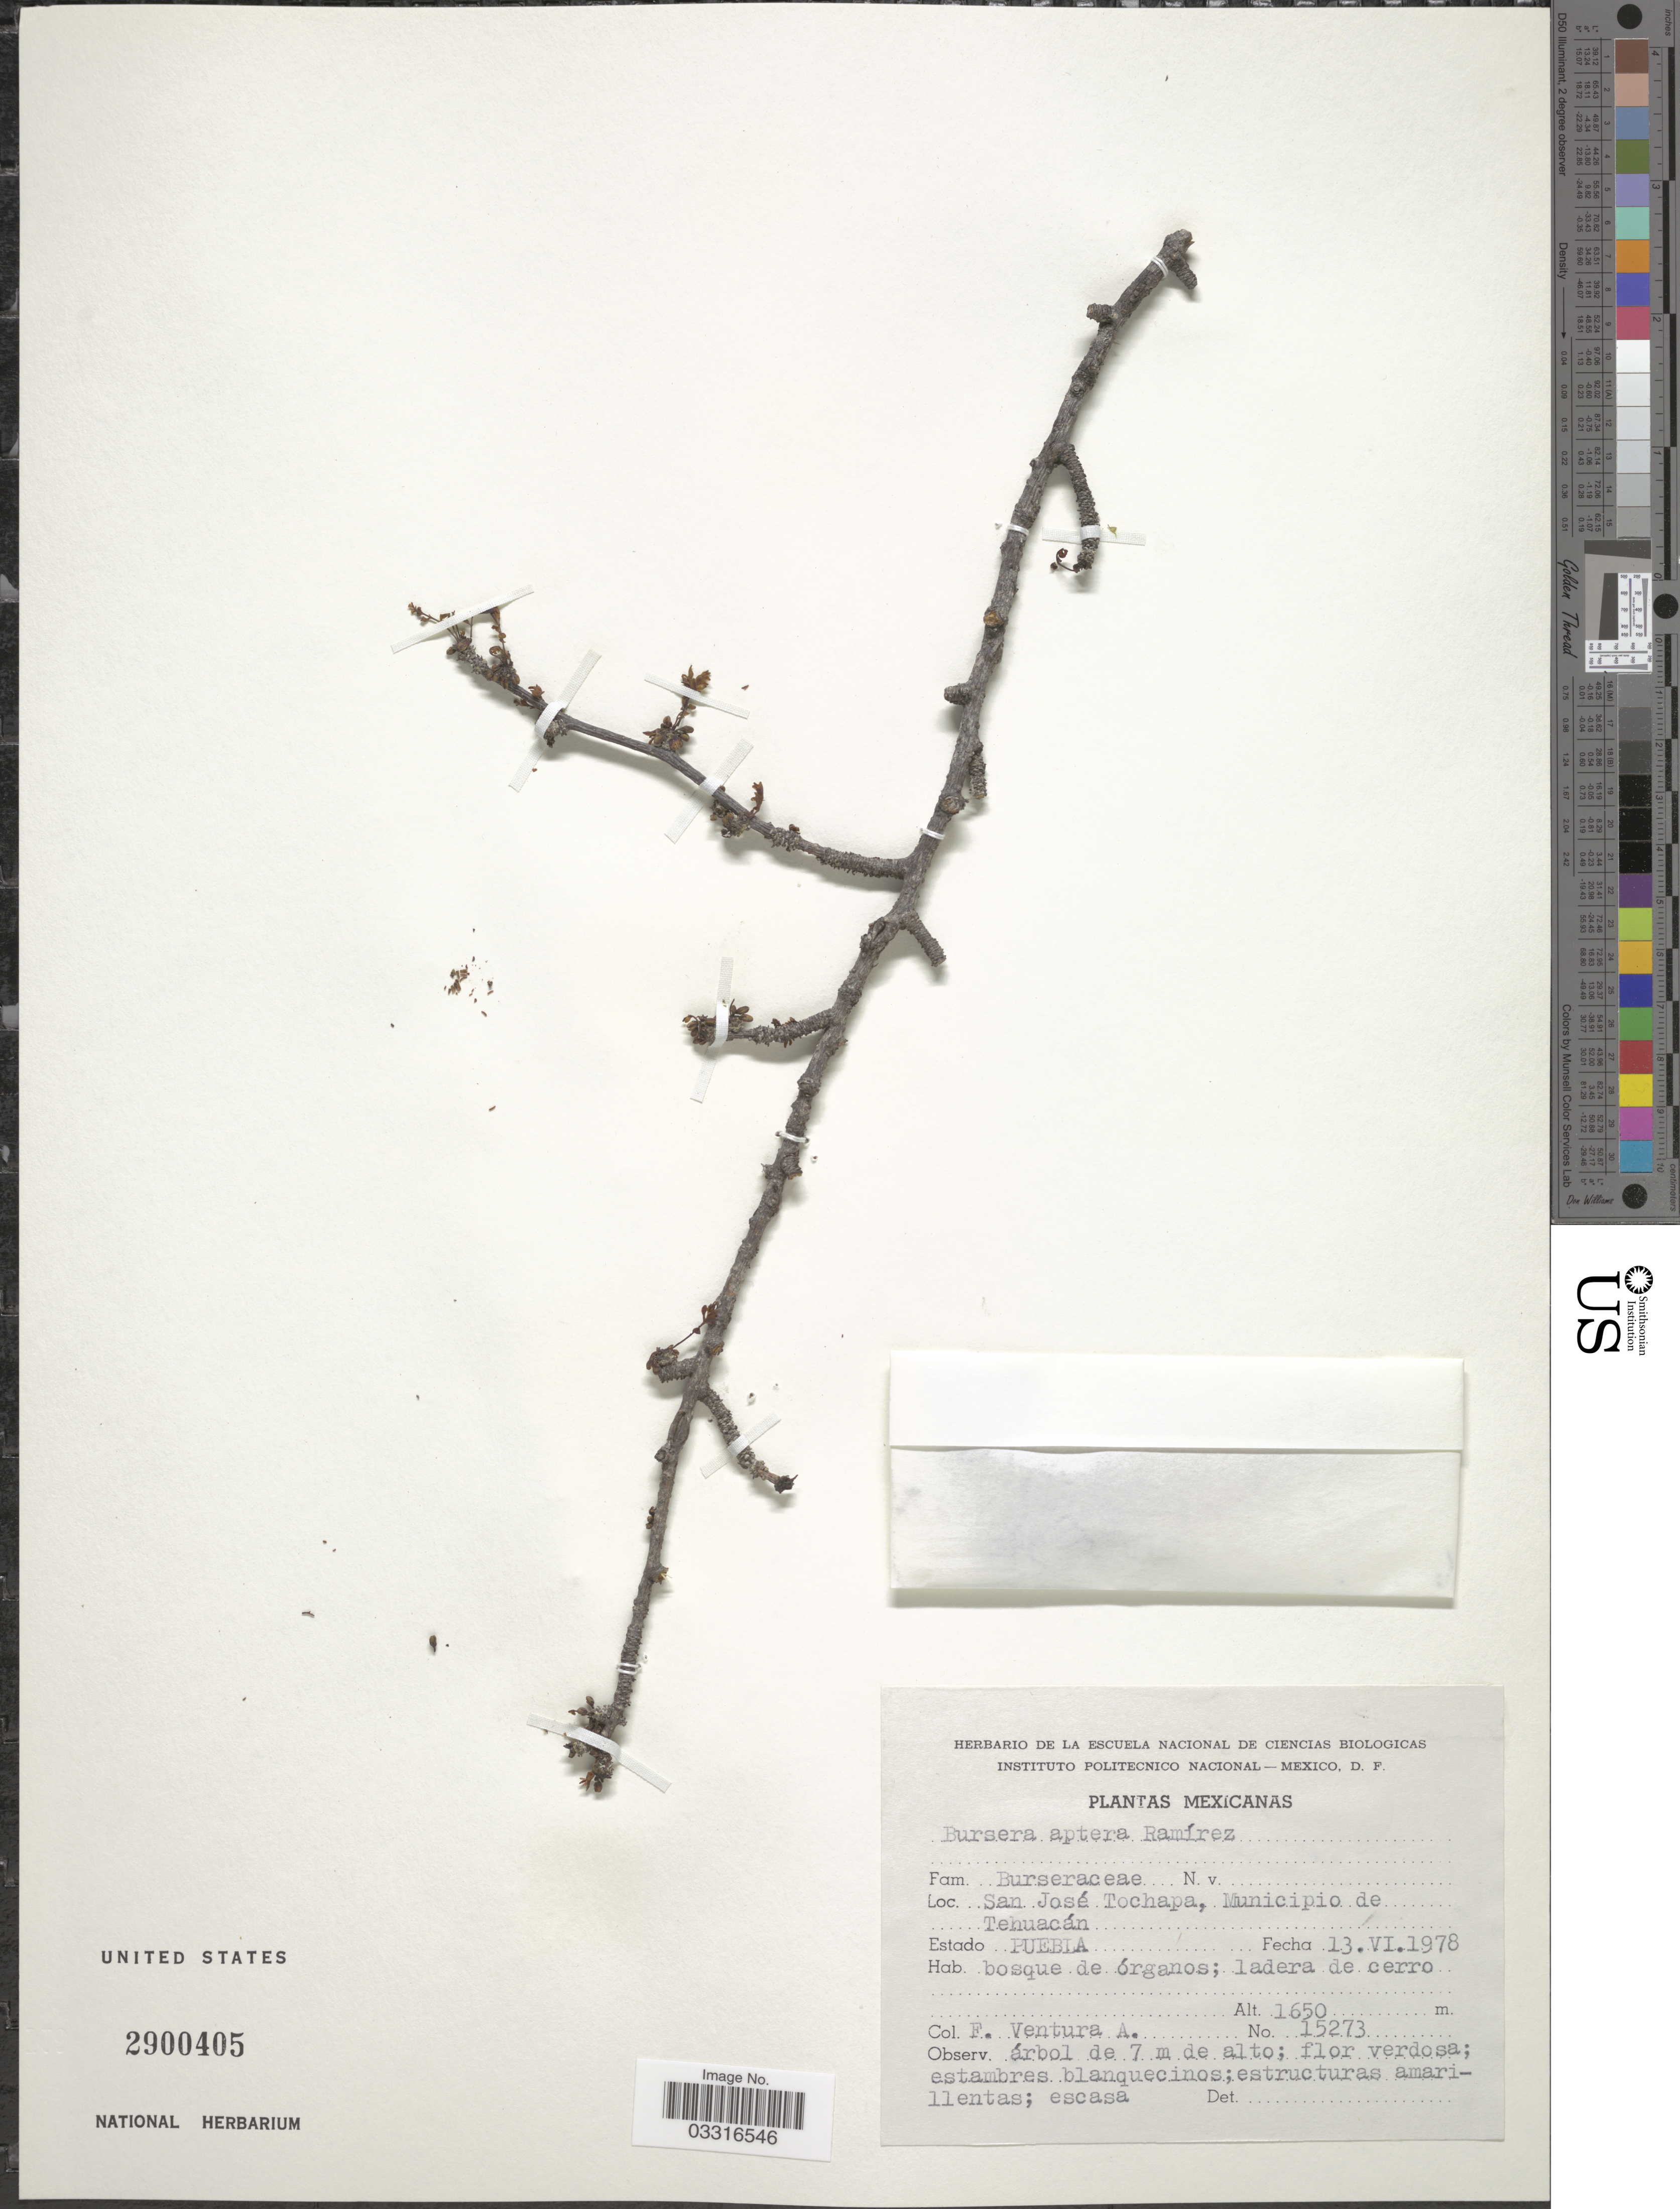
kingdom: Plantae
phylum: Tracheophyta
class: Magnoliopsida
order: Sapindales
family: Burseraceae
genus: Bursera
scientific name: Bursera aptera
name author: Ramírez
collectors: F. Ventura A.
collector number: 15273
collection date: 1978-06-13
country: Mexico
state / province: Puebla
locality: San José Tochapa, Municipio de Tehuacán.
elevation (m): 1650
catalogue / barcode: US 2900405